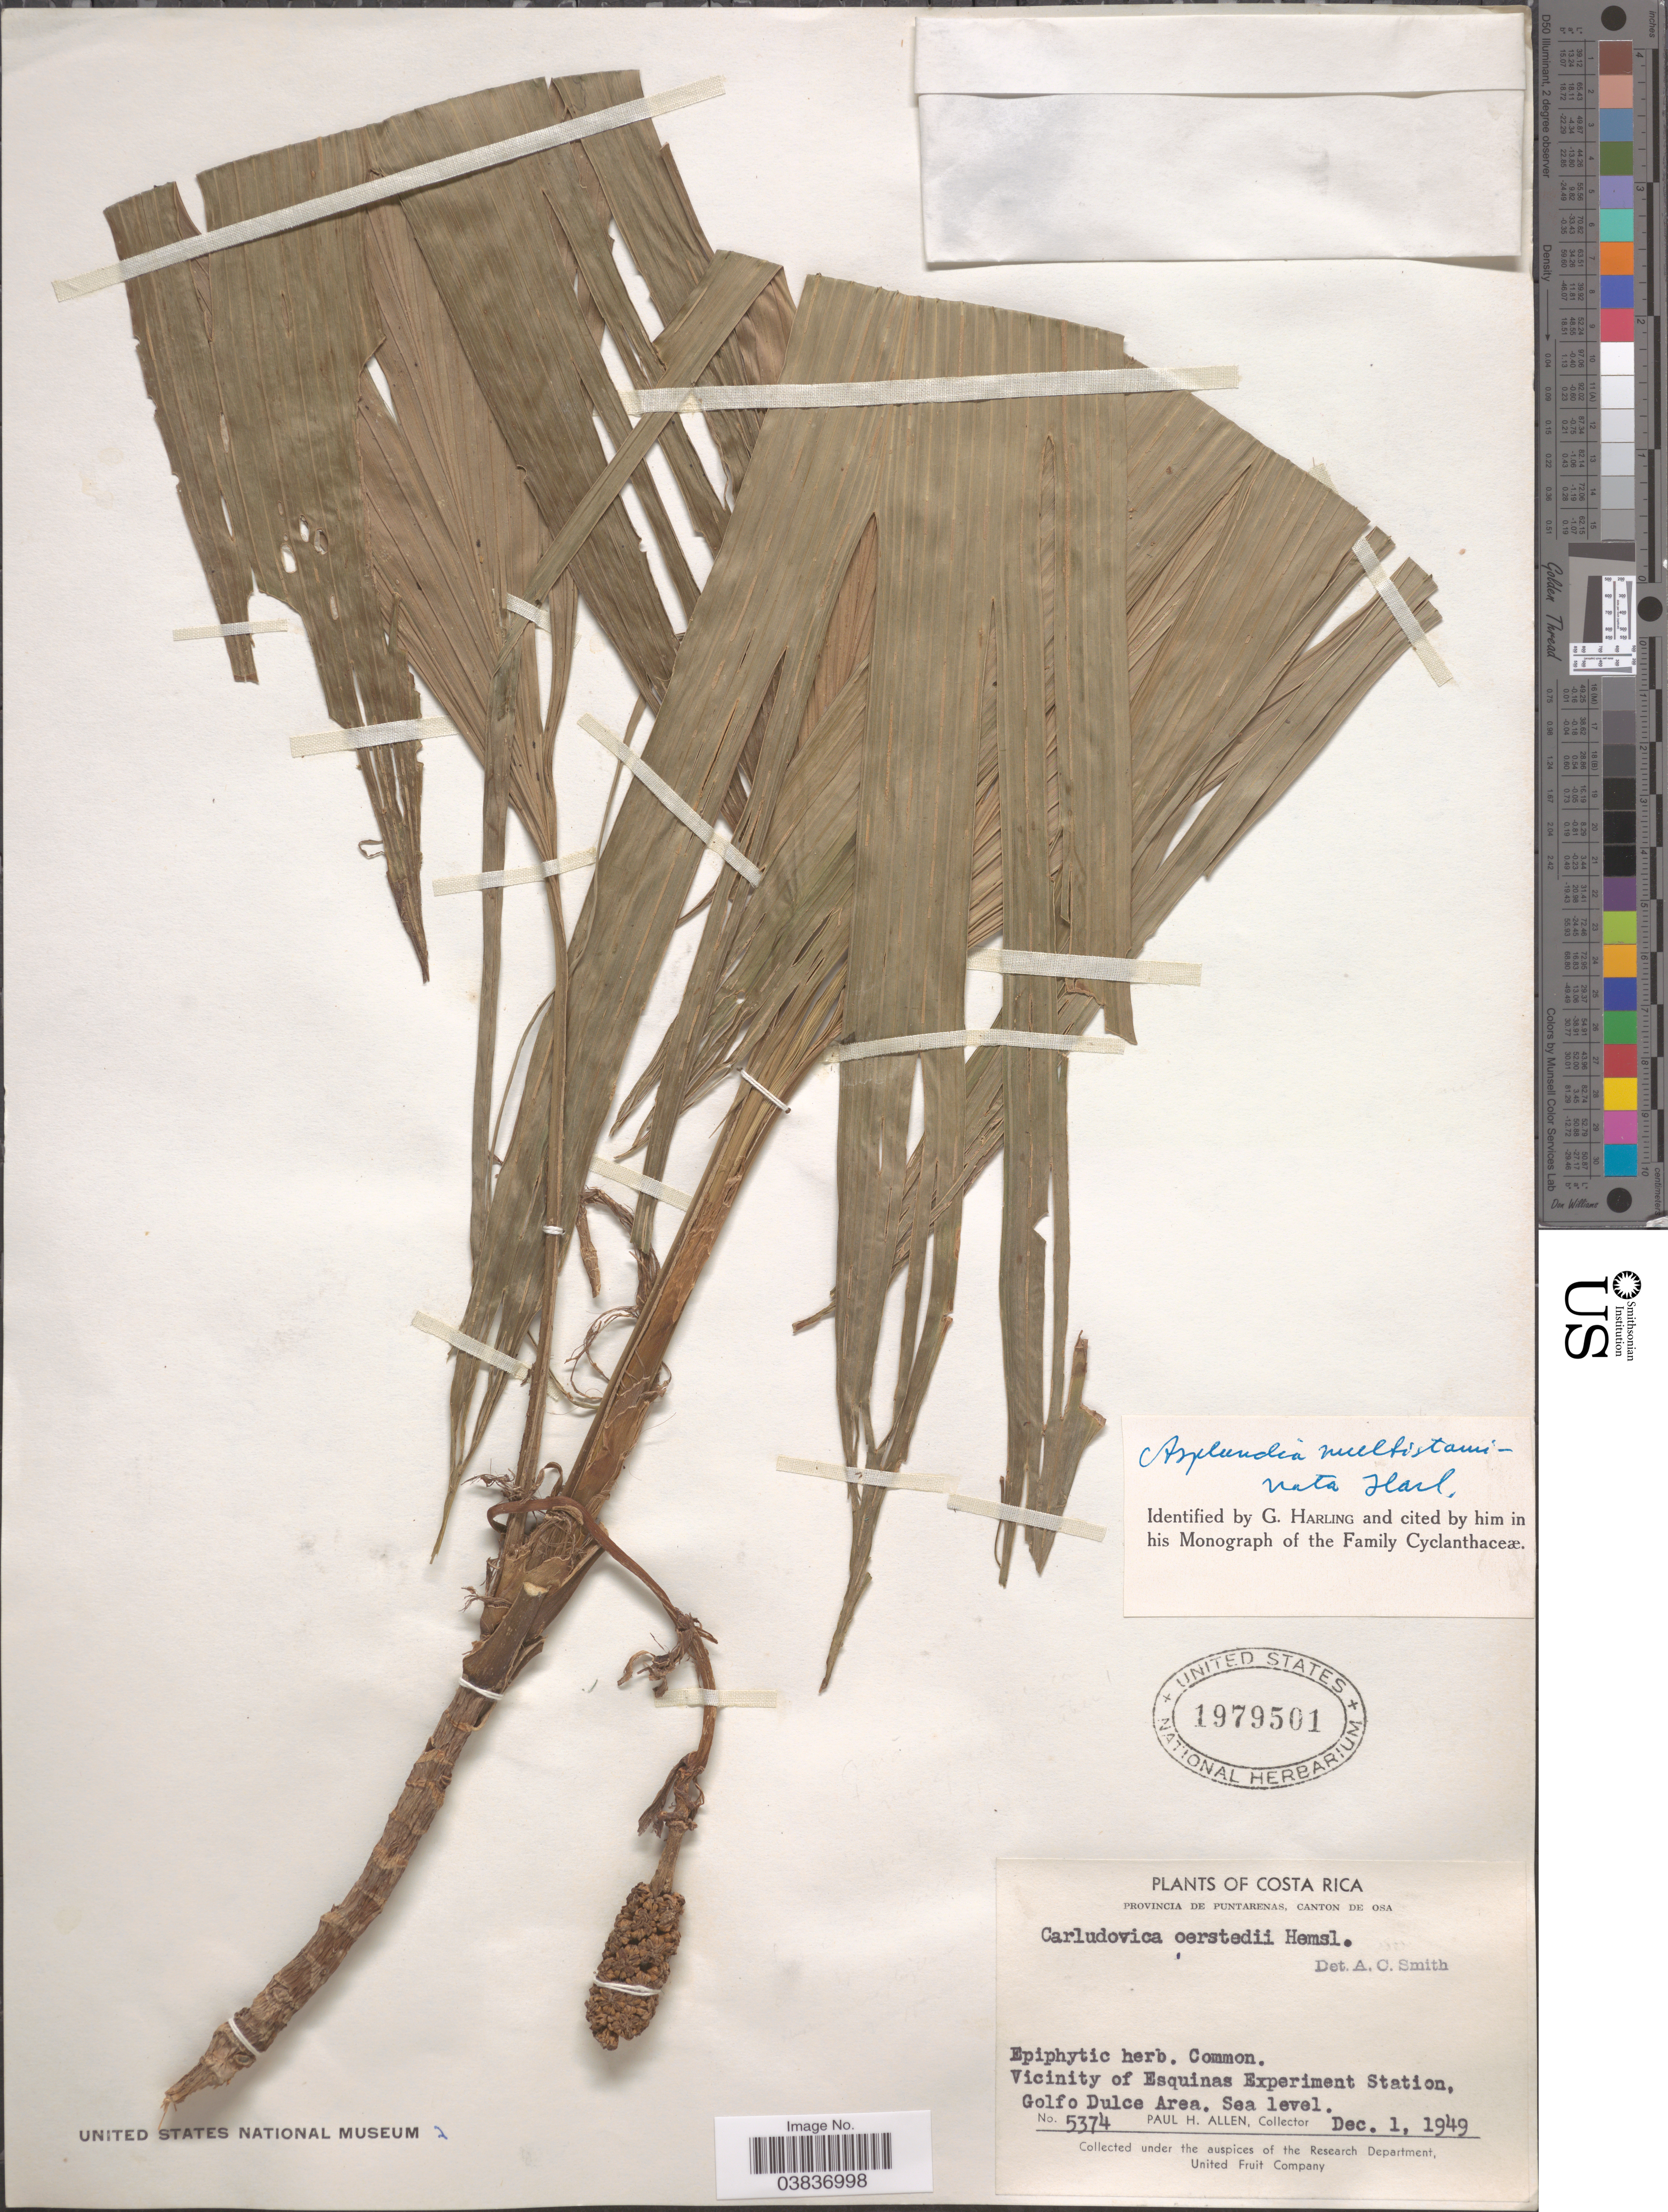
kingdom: Plantae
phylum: Tracheophyta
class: Liliopsida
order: Pandanales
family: Cyclanthaceae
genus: Asplundia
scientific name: Asplundia multistaminata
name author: Harling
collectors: P. H. Allen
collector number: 5374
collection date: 1949-12-01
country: Costa Rica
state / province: Puntarenas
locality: Canton de Osa. Vicinity of Esquinas Experiment Station. Golfo Dulce Area.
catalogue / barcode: US 1979501